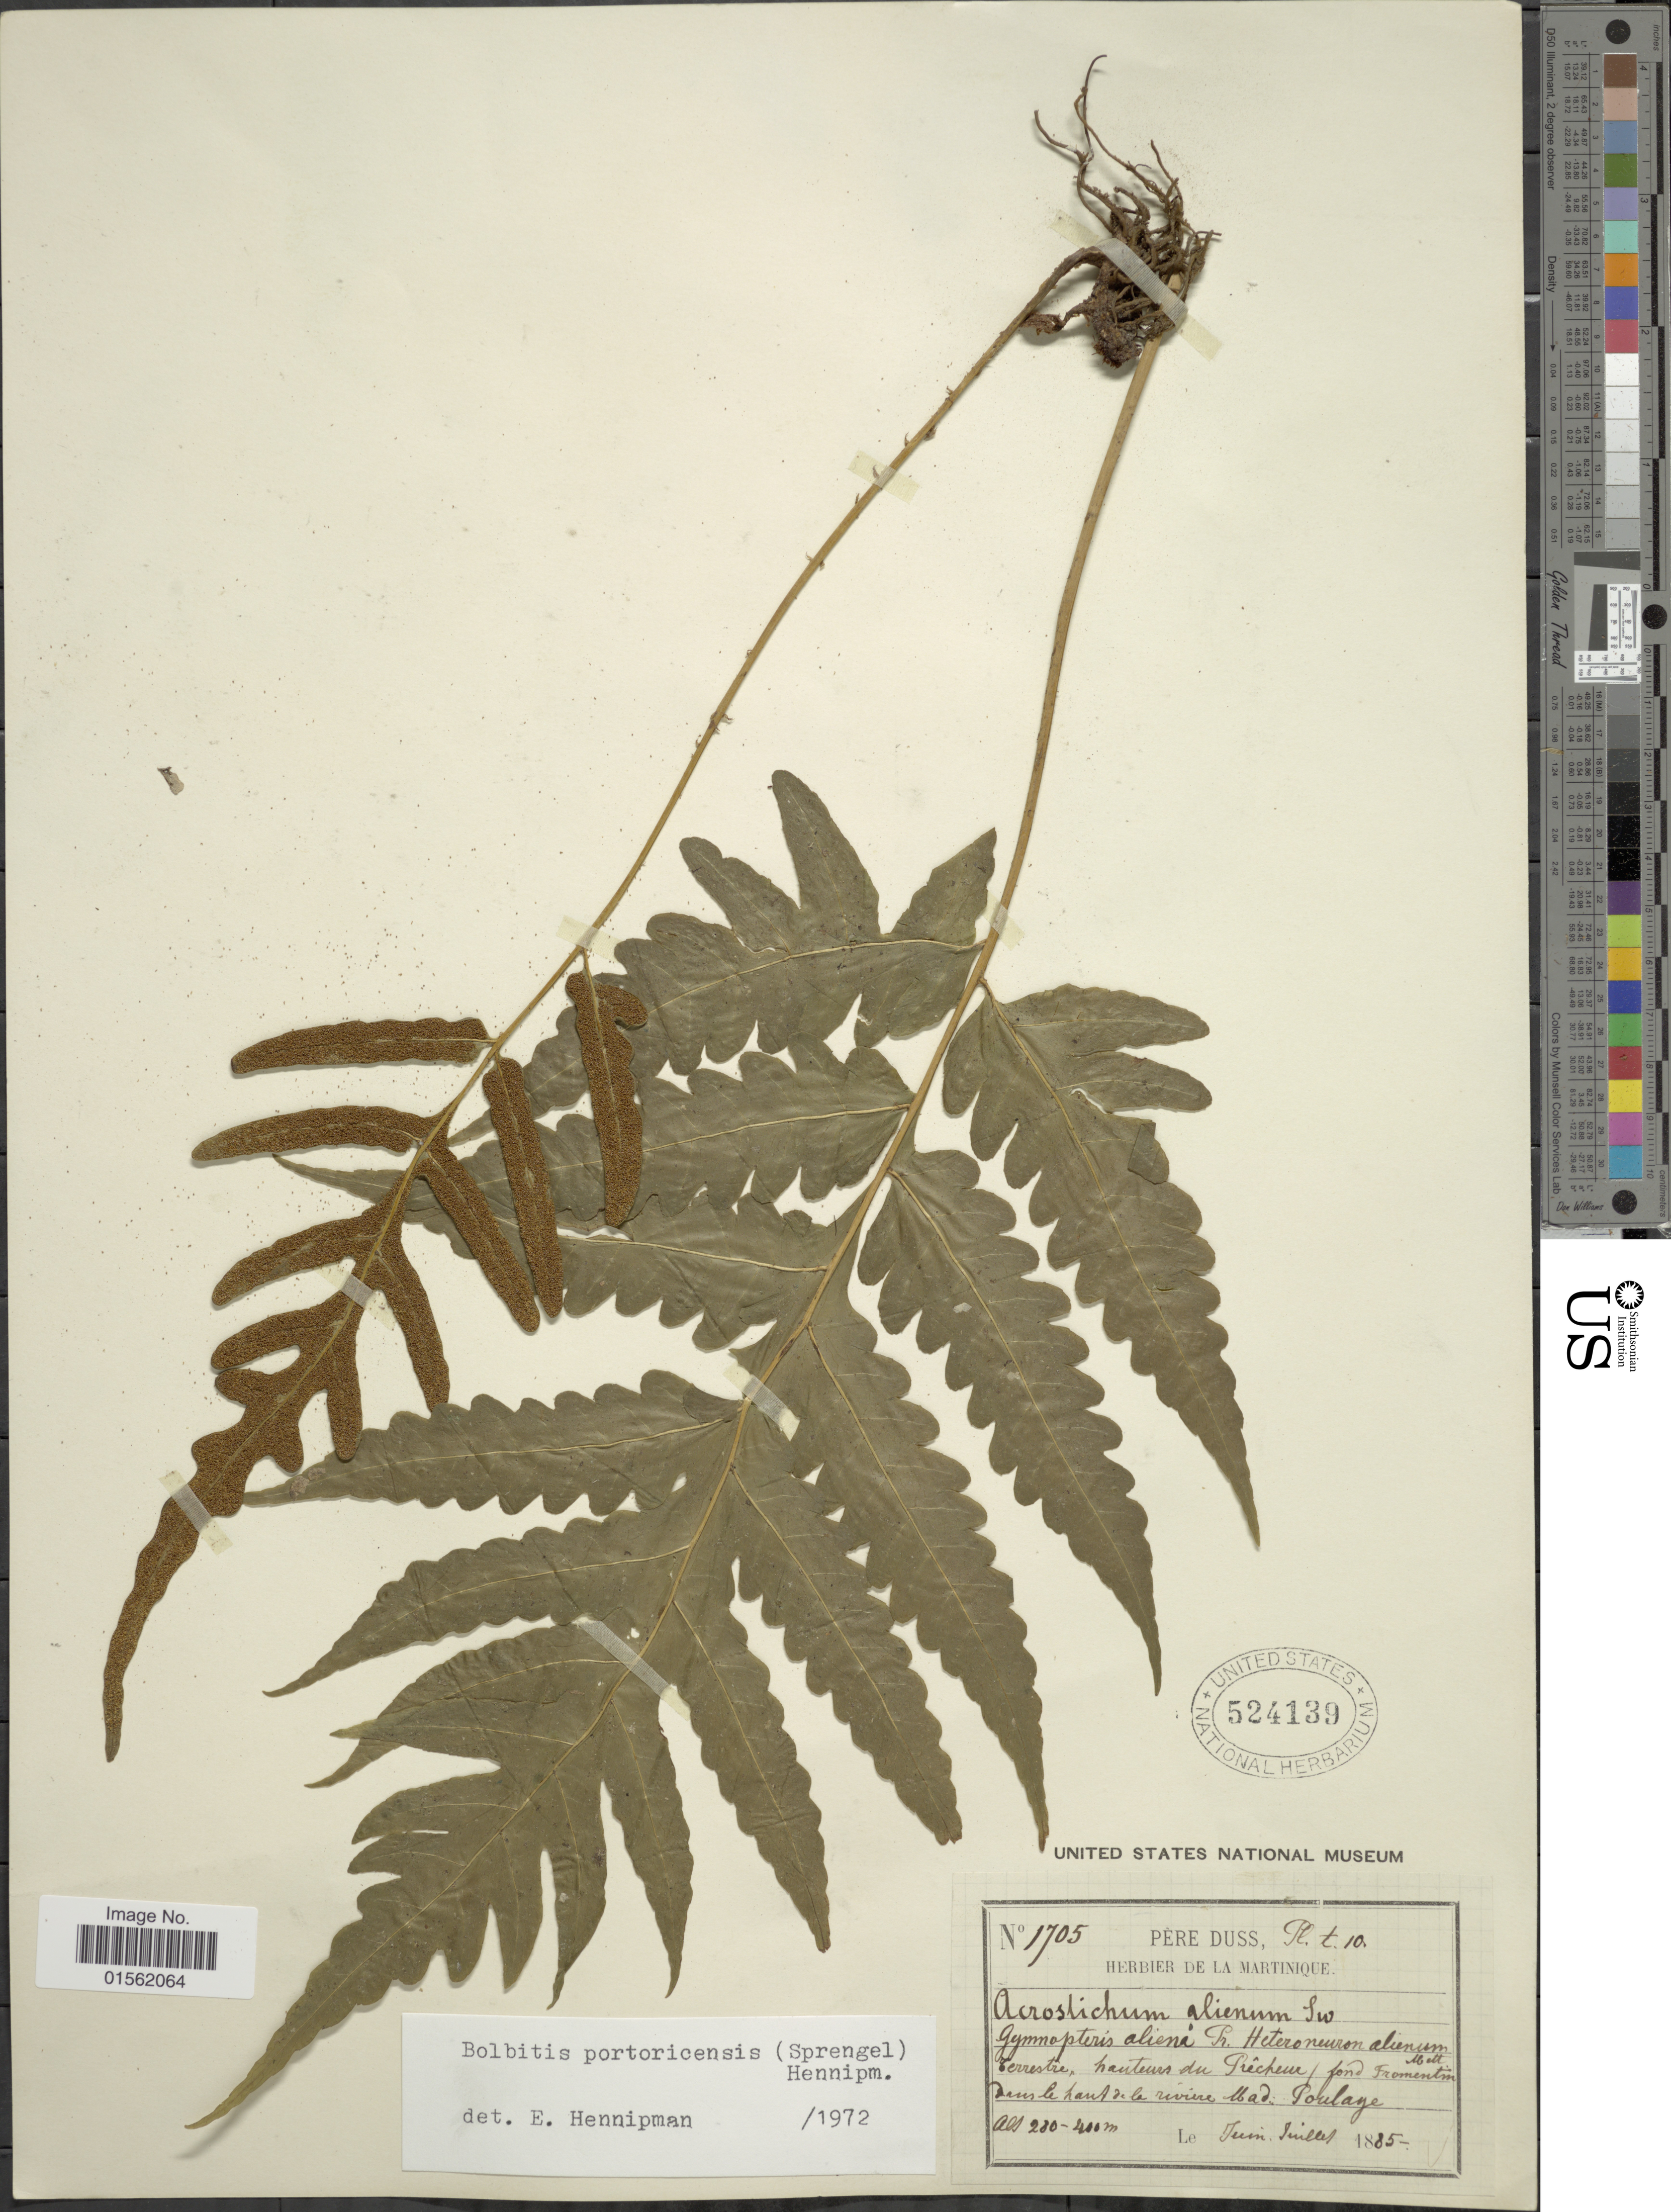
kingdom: Plantae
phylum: Tracheophyta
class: Polypodiopsida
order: Polypodiales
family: Dryopteridaceae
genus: Bolbitis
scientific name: Bolbitis portoricensis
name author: (Spreng.) Hennipman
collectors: Père Duss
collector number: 1705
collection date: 1885-06/1885-07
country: Martinique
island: Martinique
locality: Terrestre, hauteurs du Precheur fond Fromentin dans le haut de la riviere Mad. Poulage.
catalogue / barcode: US 524139